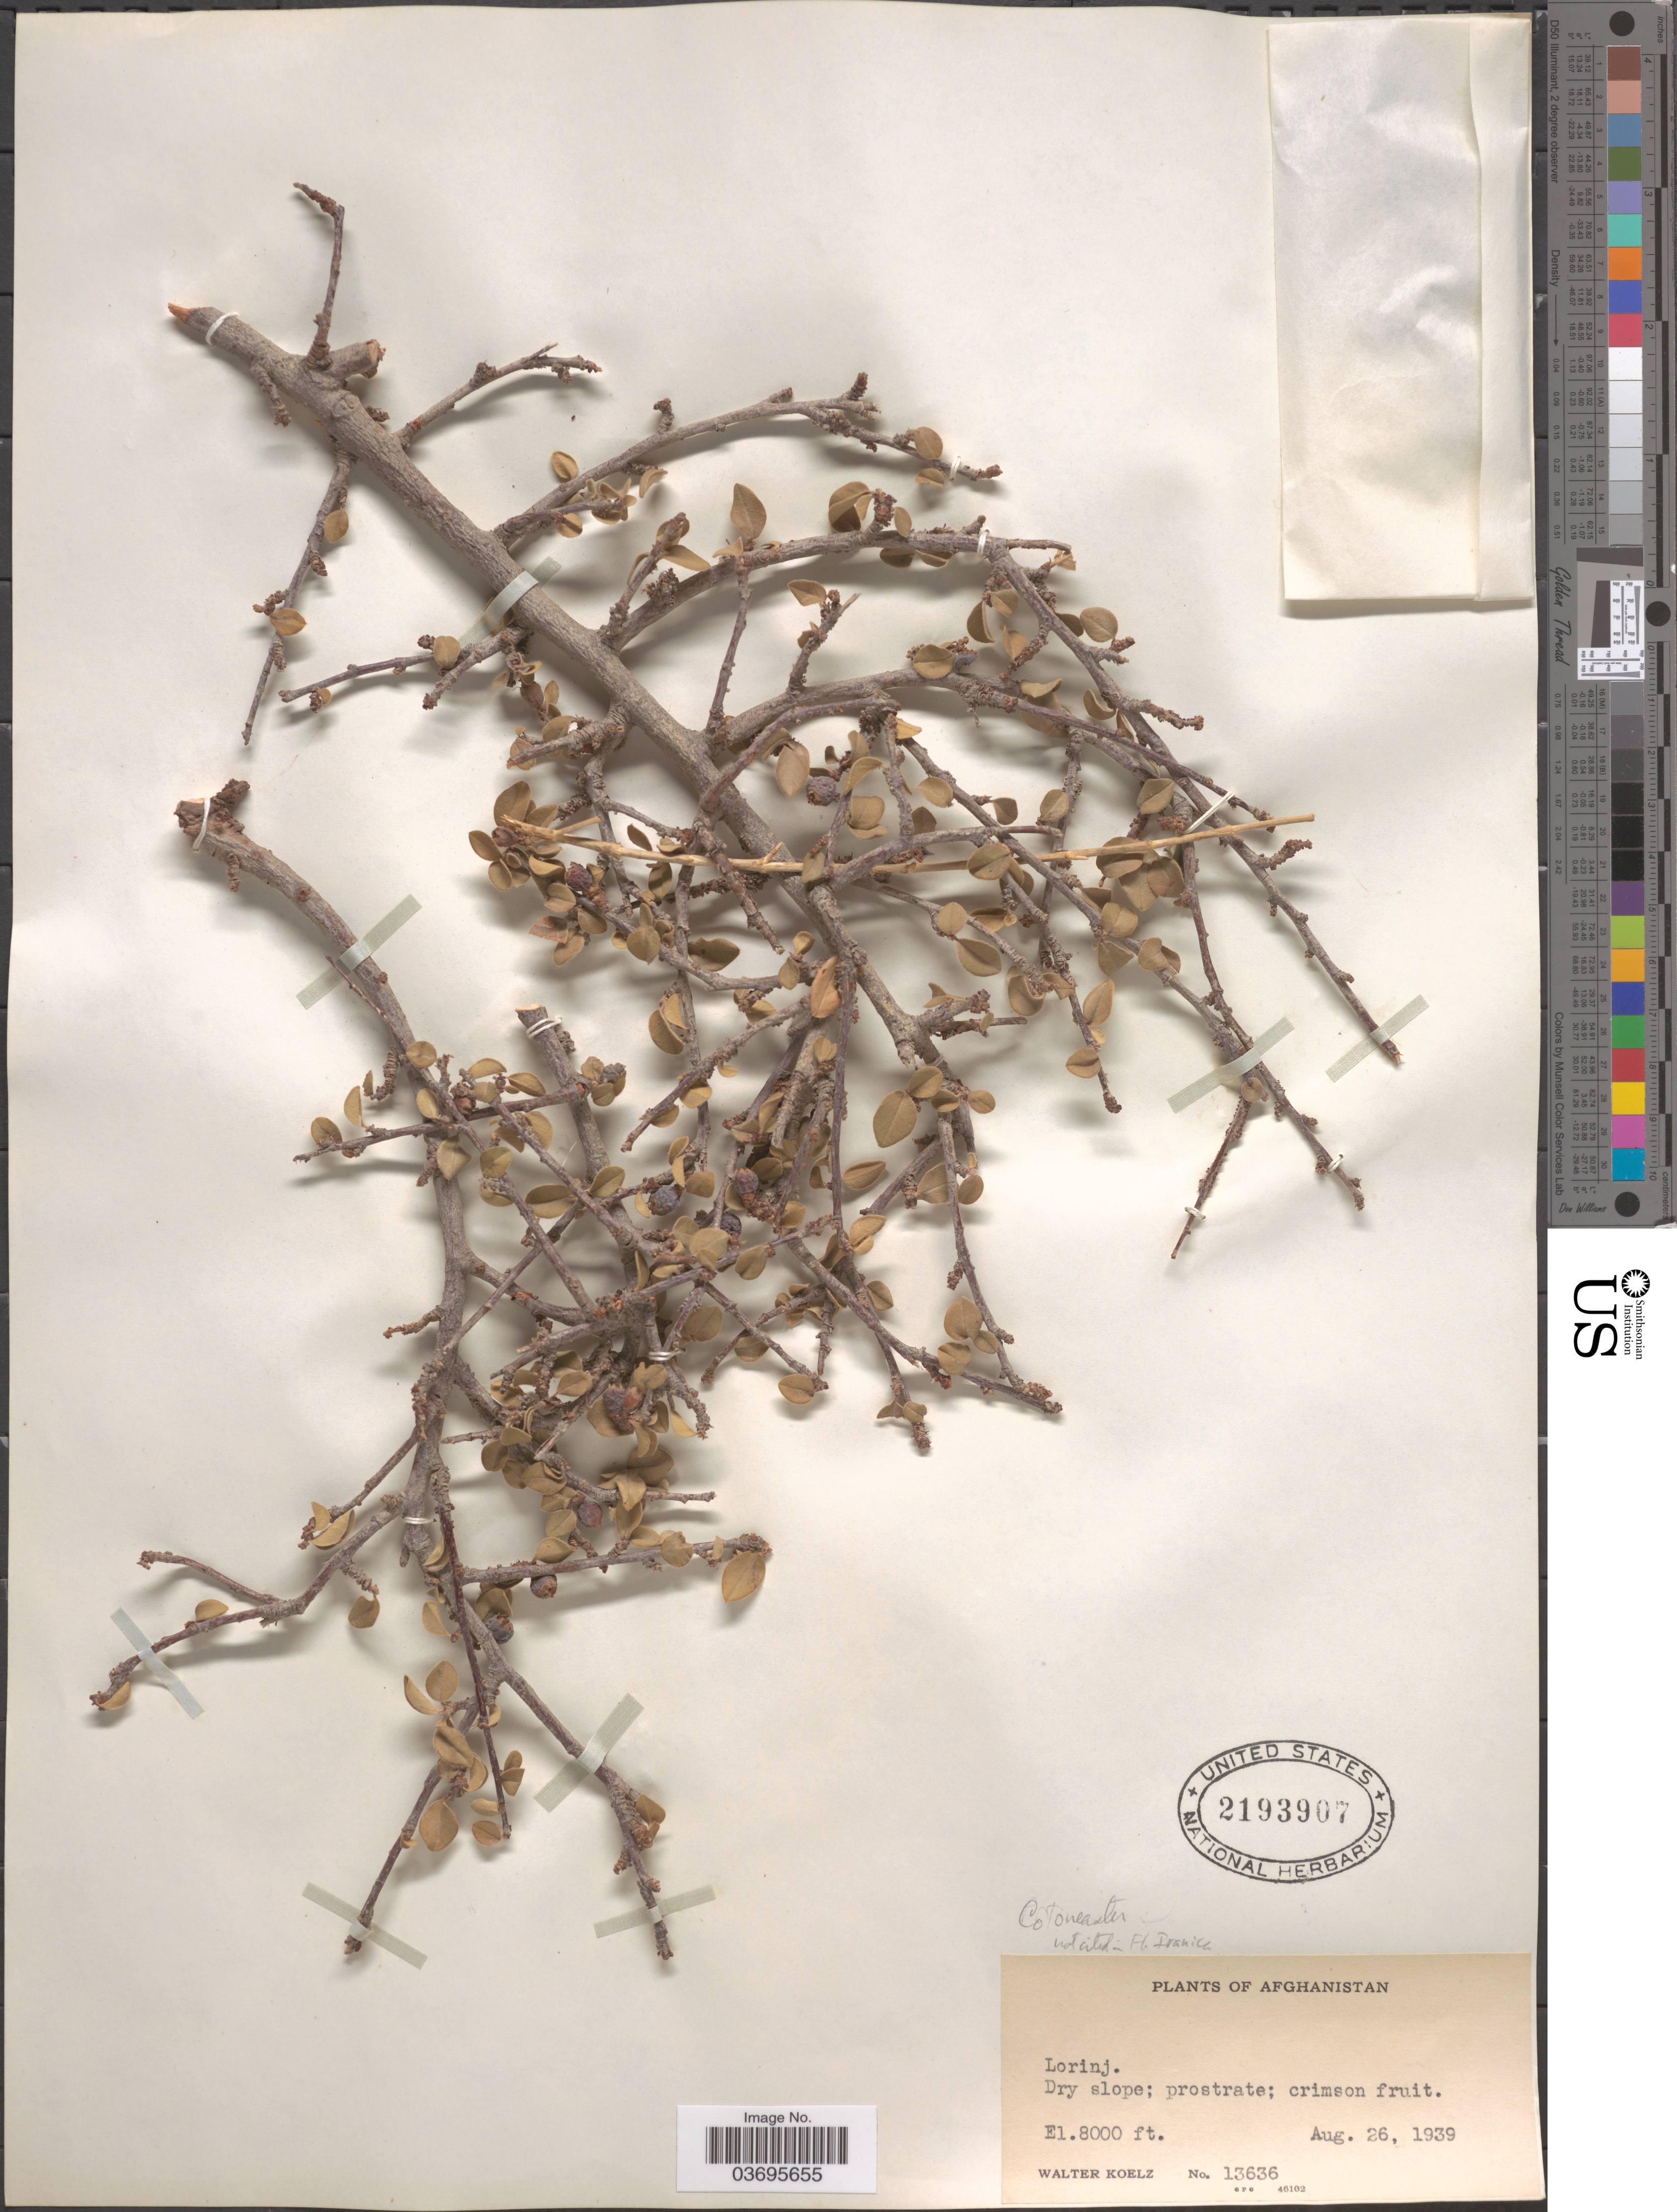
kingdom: Plantae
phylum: Tracheophyta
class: Magnoliopsida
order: Rosales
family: Rosaceae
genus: Cotoneaster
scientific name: Cotoneaster sp.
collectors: W. N. Koelz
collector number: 13636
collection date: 1939-08-26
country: Afghanistan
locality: Lorinj.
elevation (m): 2438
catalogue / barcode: US 2193907